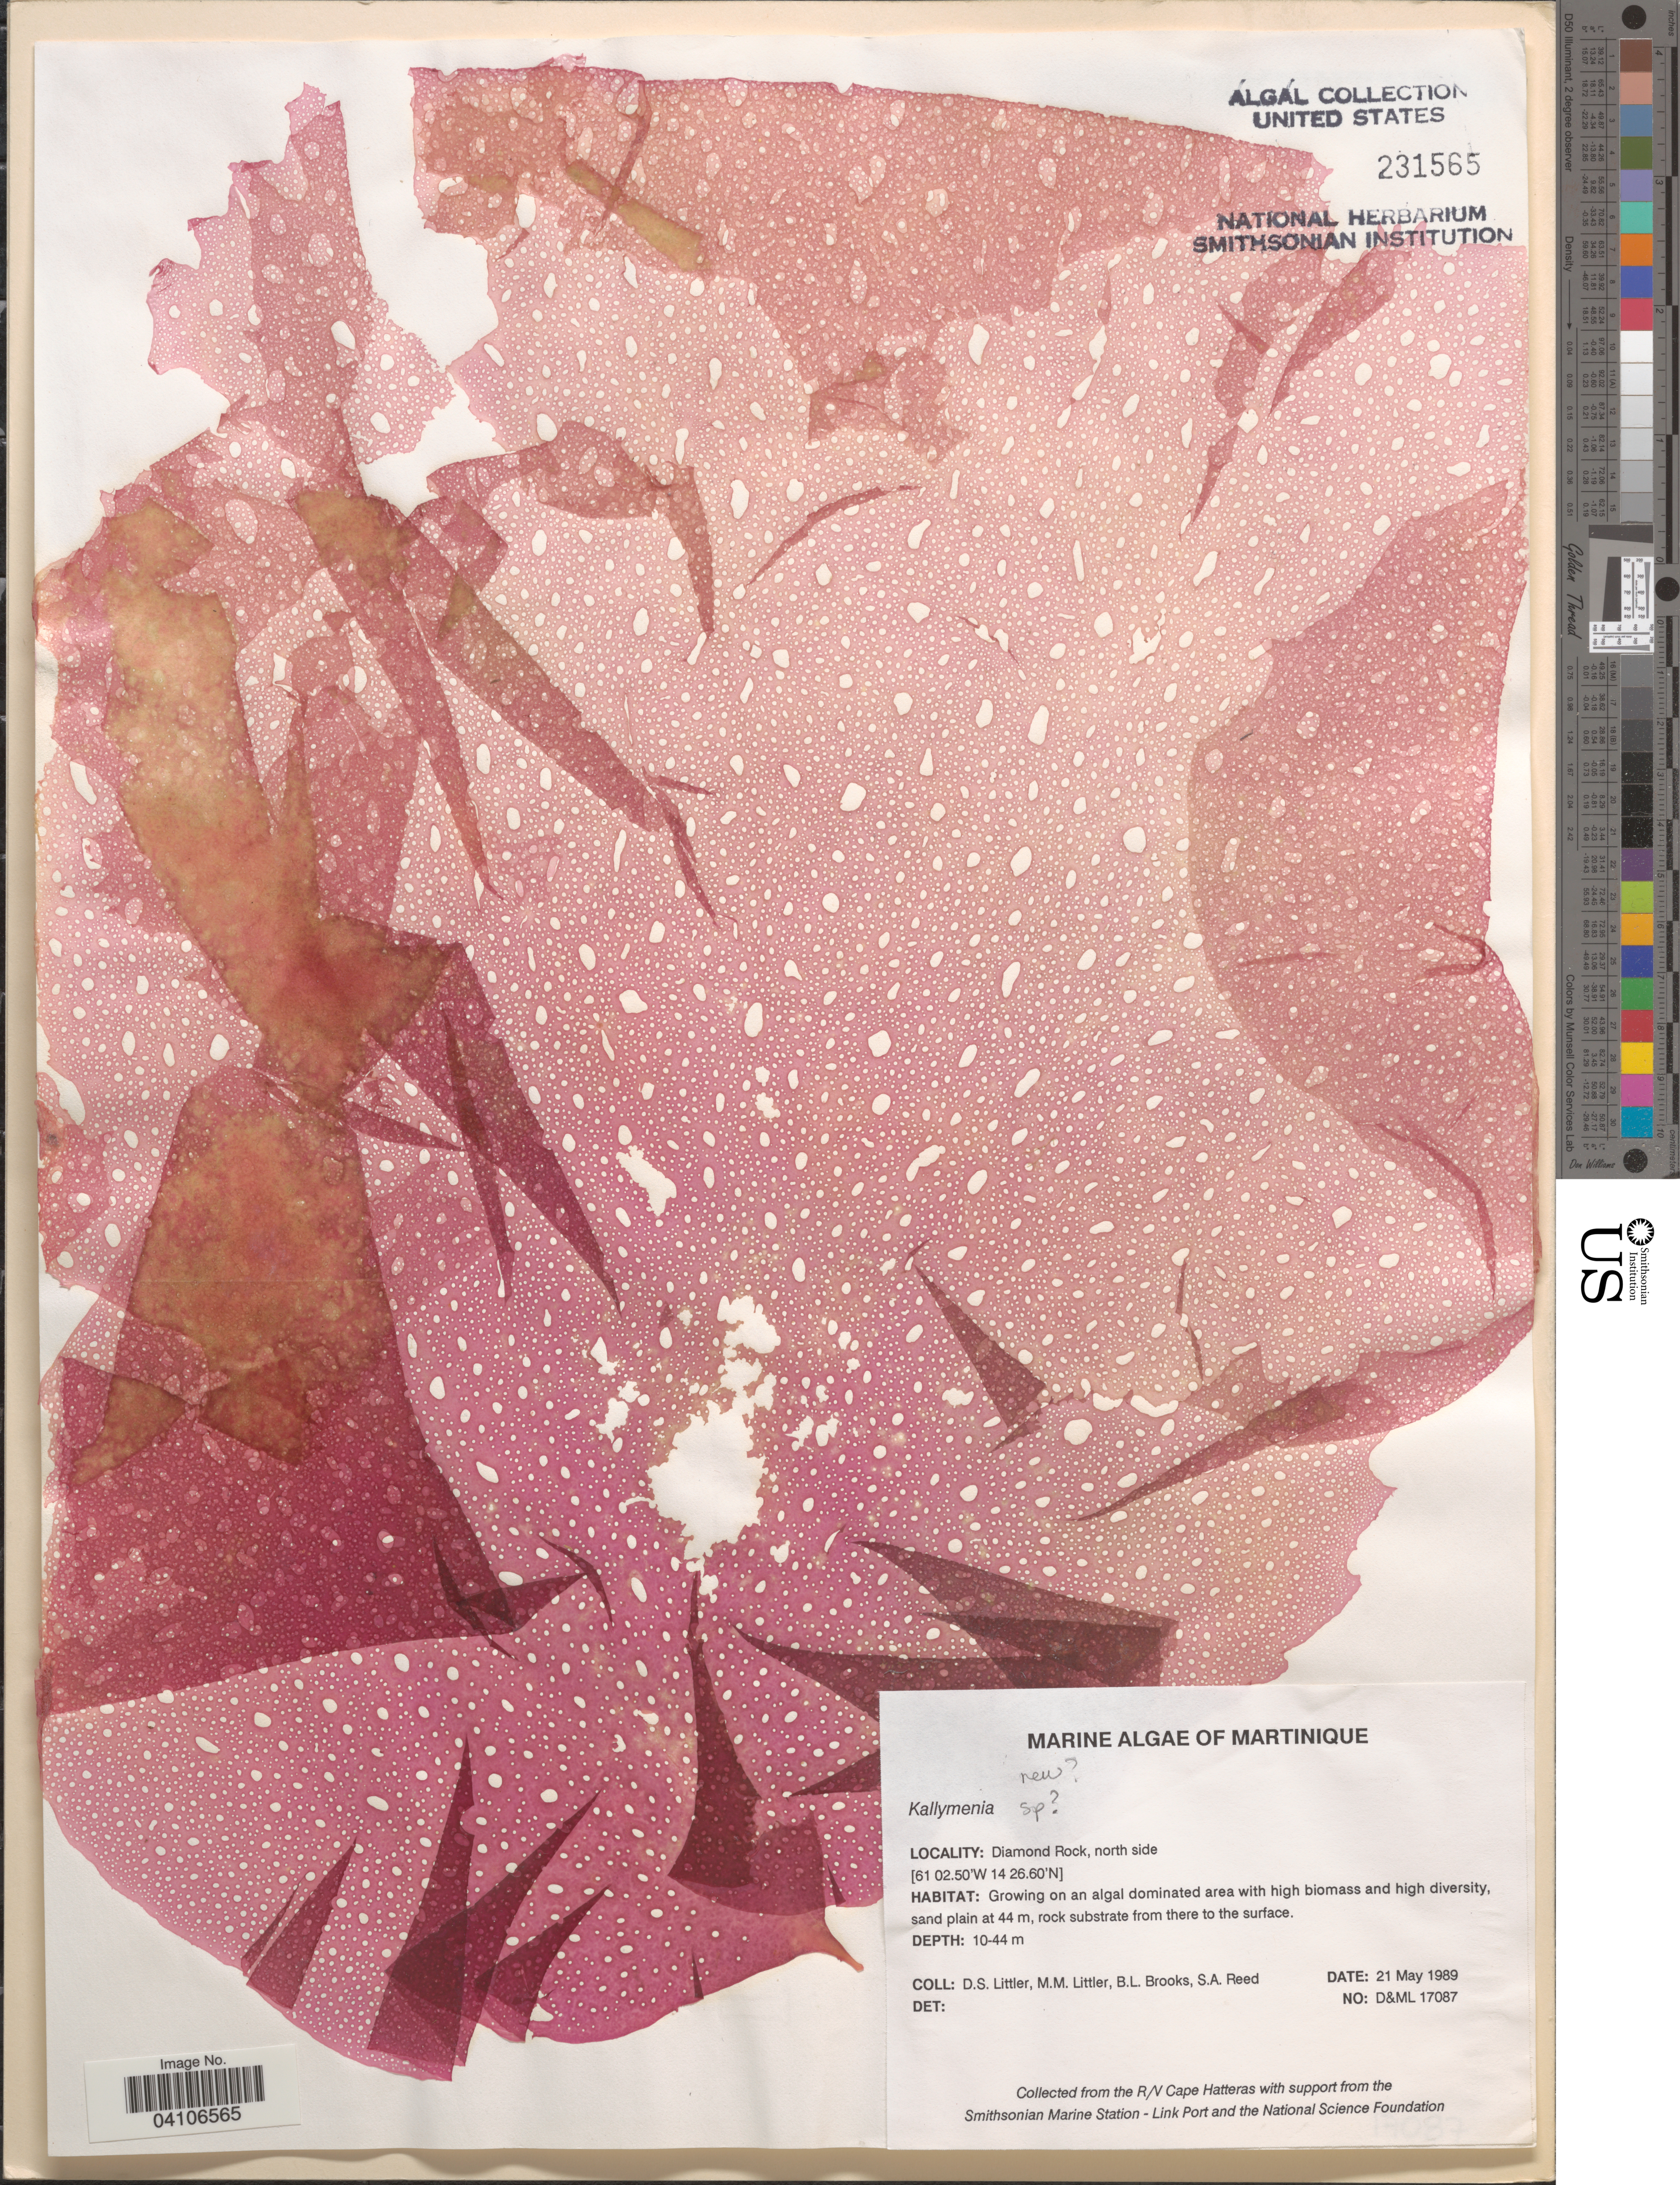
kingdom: Plantae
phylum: Rhodophyta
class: Florideophyceae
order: Gigartinales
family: Kallymeniaceae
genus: Austrokallymenia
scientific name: Austrokallymenia cribrogloea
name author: (Womersley & R.E. Norris) Huisman & G.W. Saunders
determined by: Ballantine, D. L.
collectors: D. S. Littler, B. Brooks & S. Reed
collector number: D&ML 17087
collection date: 1989-05-21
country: Martinique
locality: Diamond Rock, north side.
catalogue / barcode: US 231565